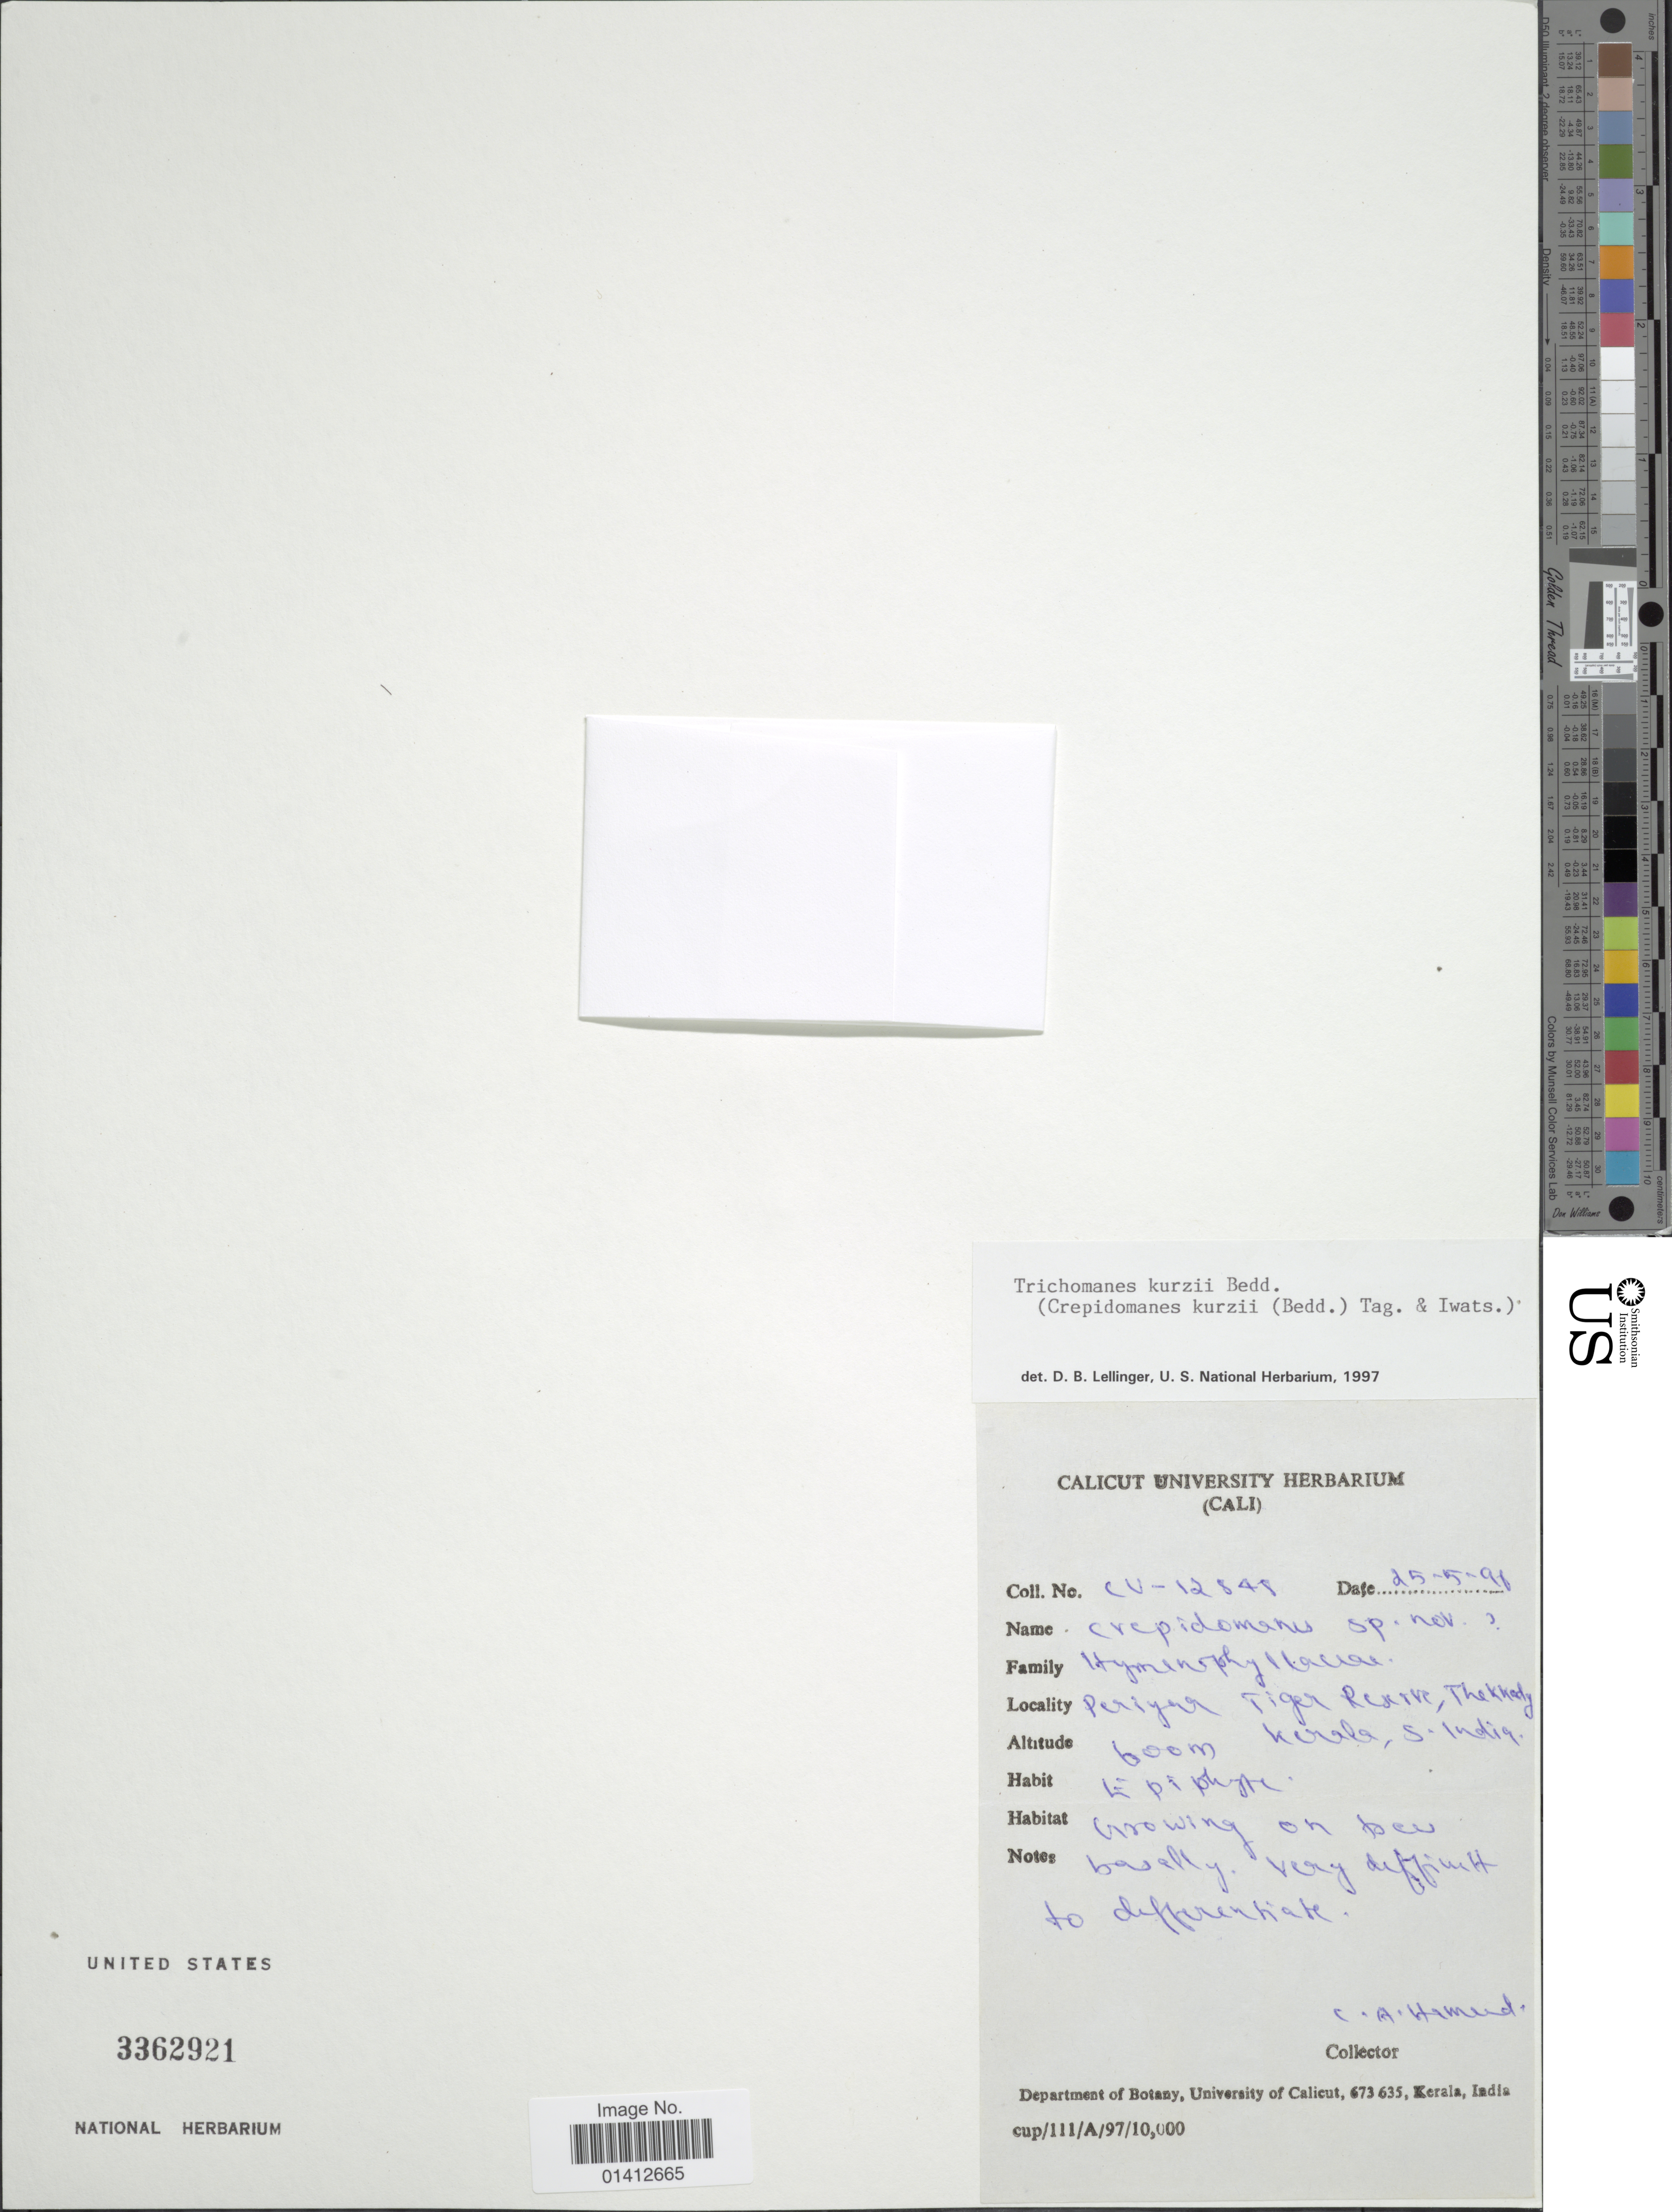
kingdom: Plantae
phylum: Tracheophyta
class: Polypodiopsida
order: Hymenophyllales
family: Hymenophyllaceae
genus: Crepidomanes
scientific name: Crepidomanes kurzii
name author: (Bedd.) Tagawa & K. Iwats.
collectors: C. Hamud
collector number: CV-12844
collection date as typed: Transcribed d/m/y: 25/5/96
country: India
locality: Periya Tiger Rexter, Thekkaly, Keraba, S India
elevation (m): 600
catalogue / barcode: US 3362921